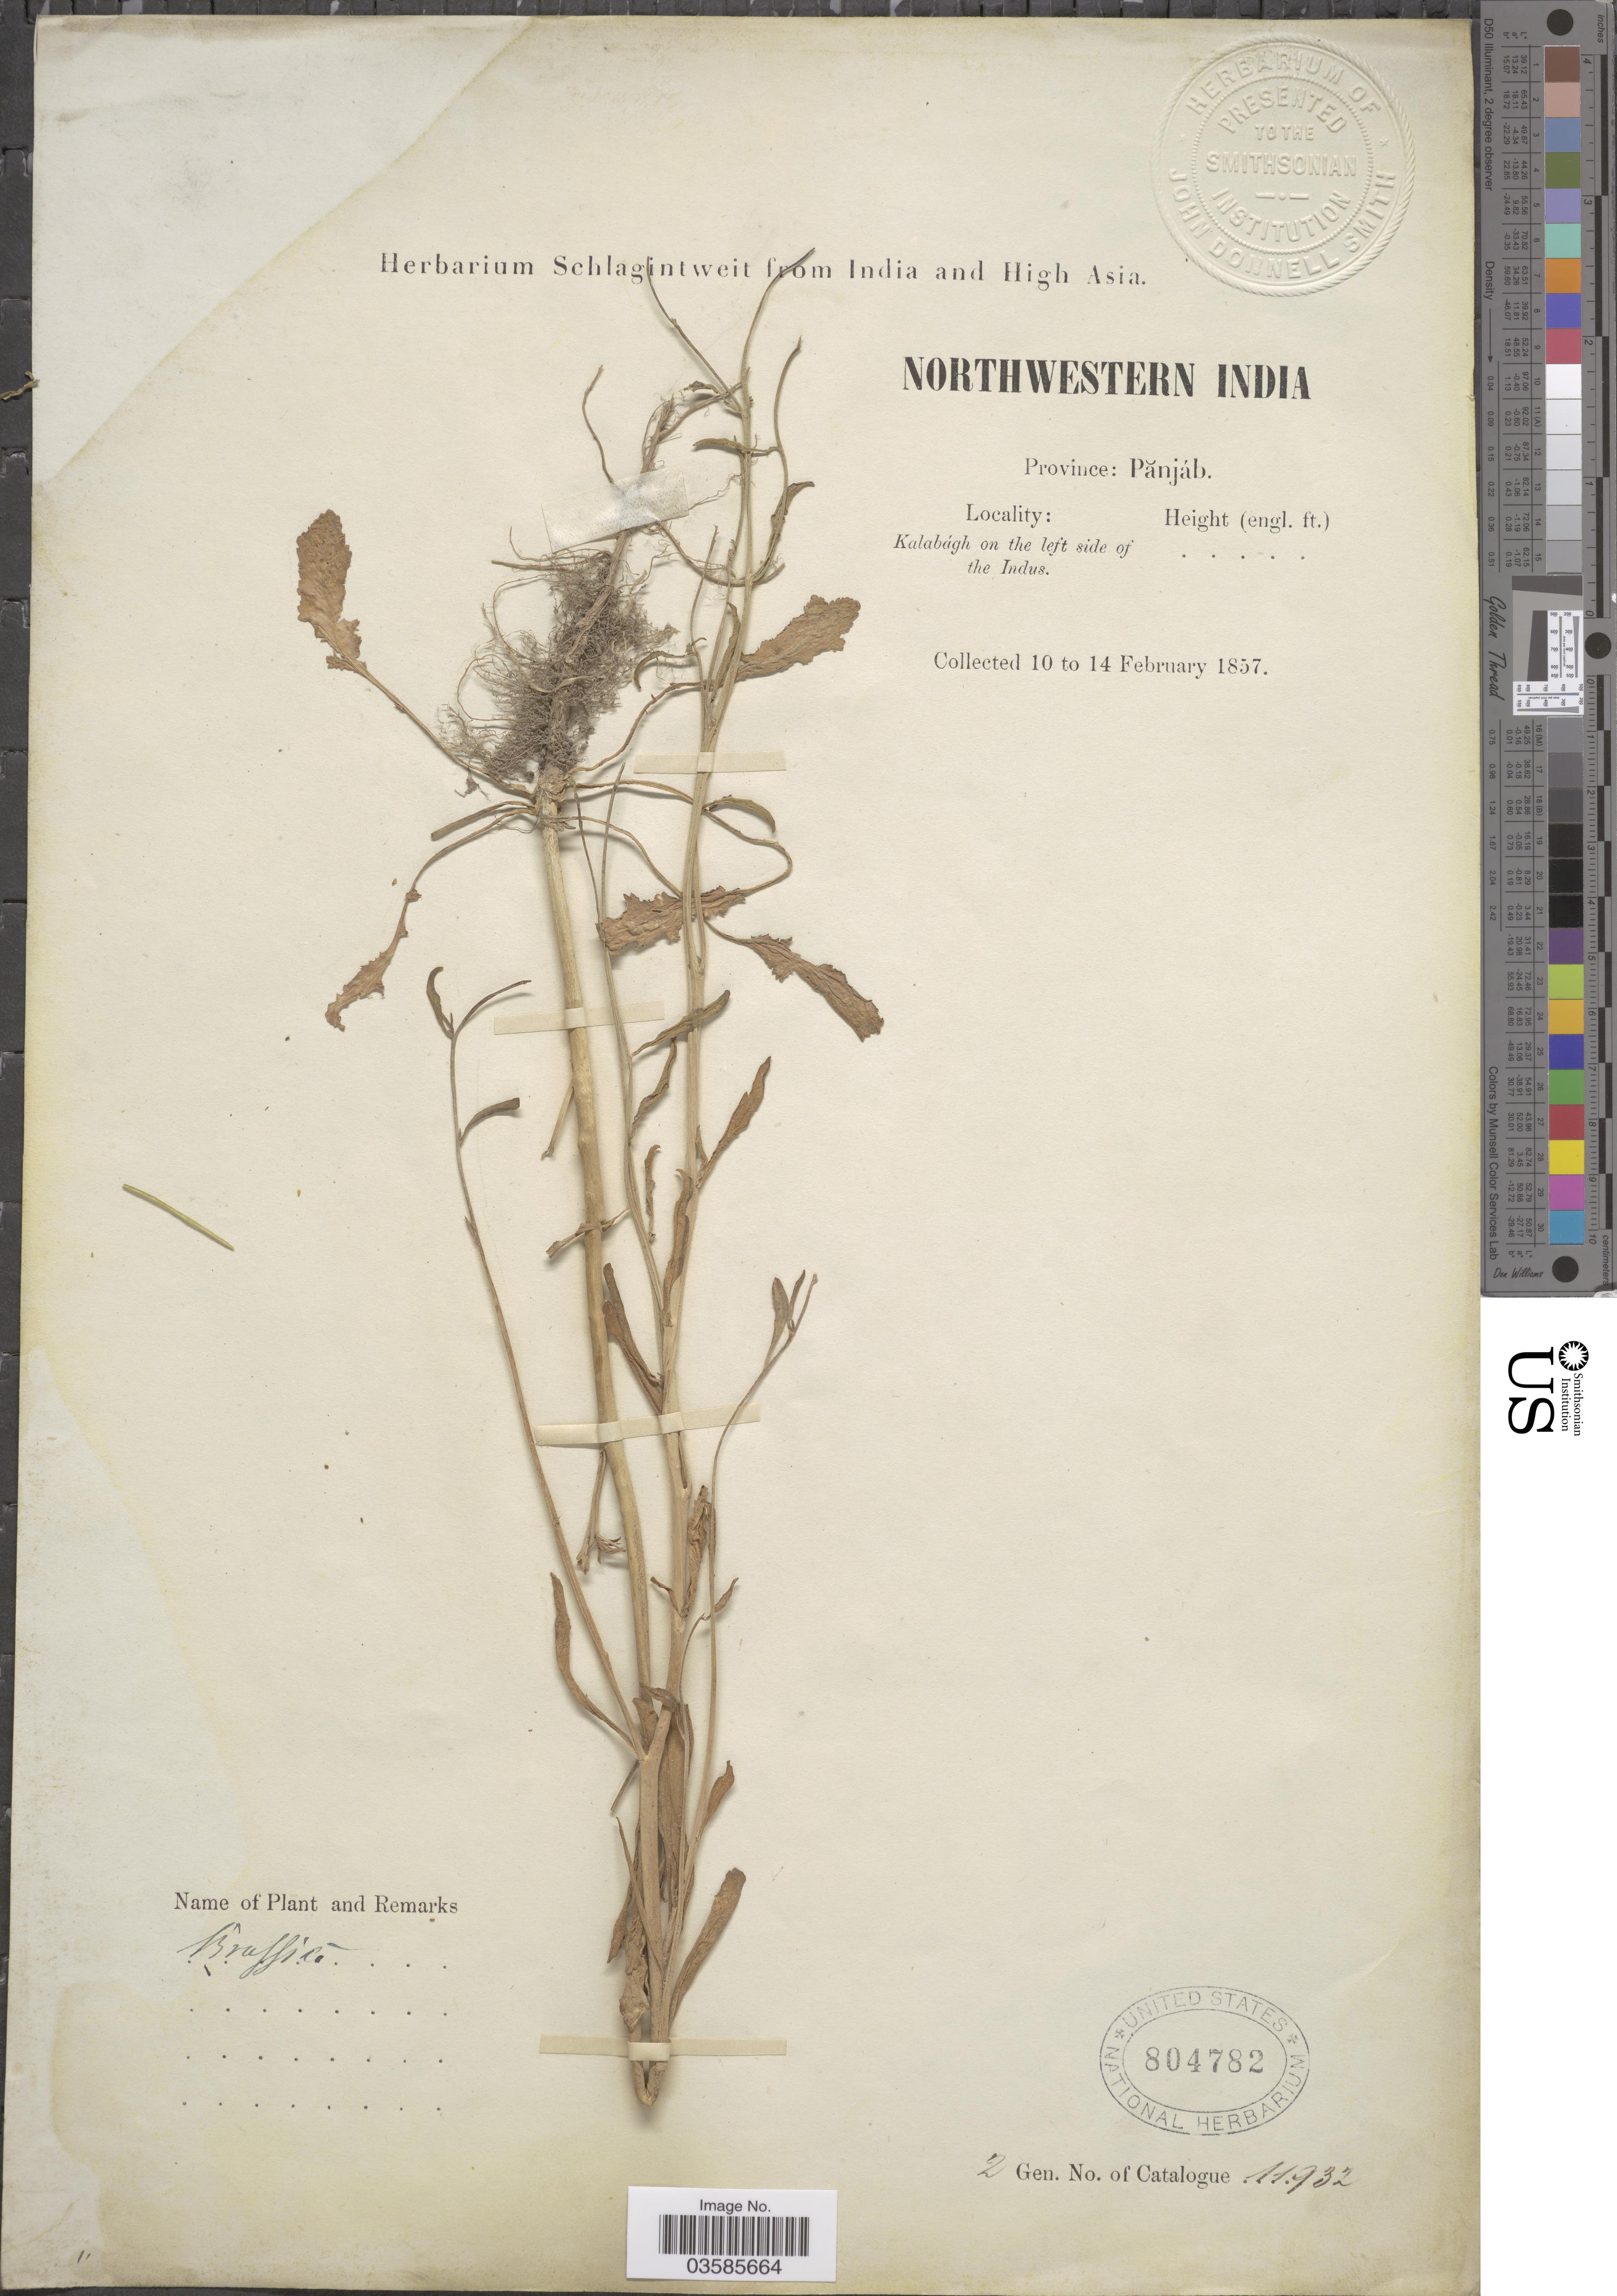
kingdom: Plantae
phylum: Tracheophyta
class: Magnoliopsida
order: Brassicales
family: Brassicaceae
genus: Brassica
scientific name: Brassica sp.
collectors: ex herb. Schlagintweit from India and High Asia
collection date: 1857-02-10/1857-02-14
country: India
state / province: Punjab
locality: Province: Pănjáb, Kalabágh on the left side of the Indus. Northwestern India.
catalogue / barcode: US 804782